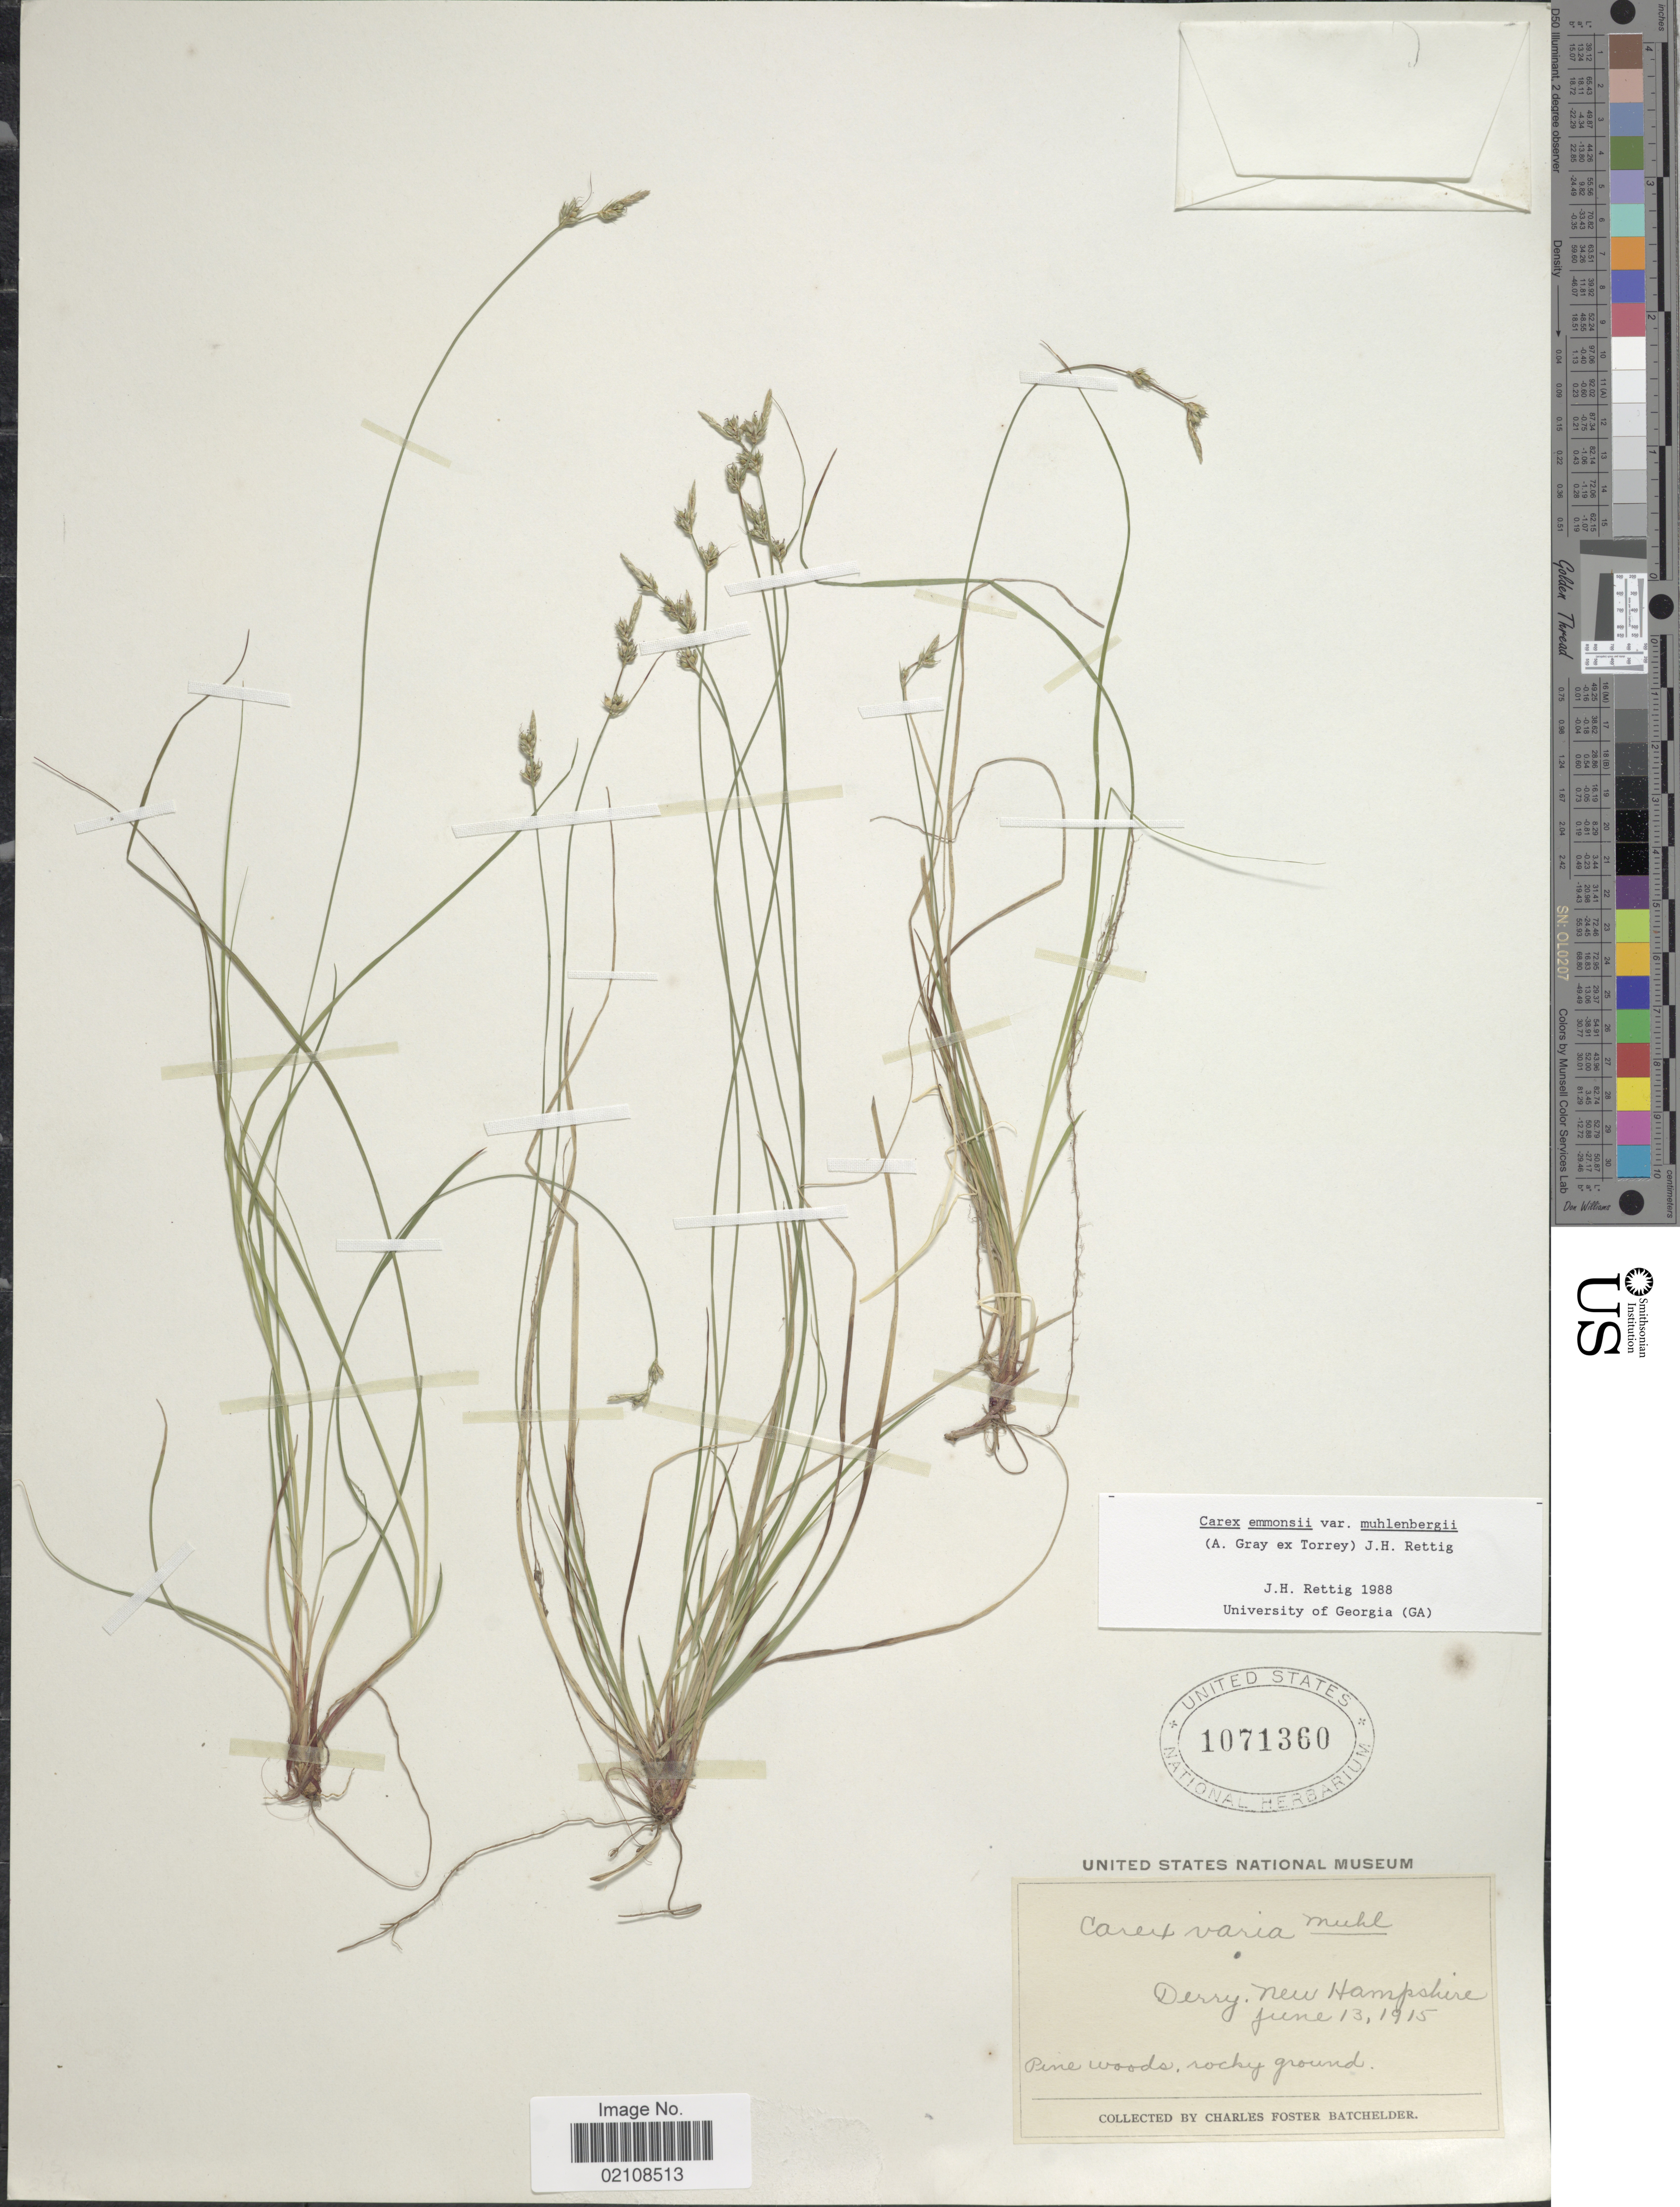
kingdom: Plantae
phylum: Tracheophyta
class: Liliopsida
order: Poales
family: Cyperaceae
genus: Carex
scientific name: Carex albicans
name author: Willd. ex Spreng.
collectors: C. Batchelder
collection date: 1915-06-13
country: United States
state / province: New Hampshire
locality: Derry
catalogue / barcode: US 1071360